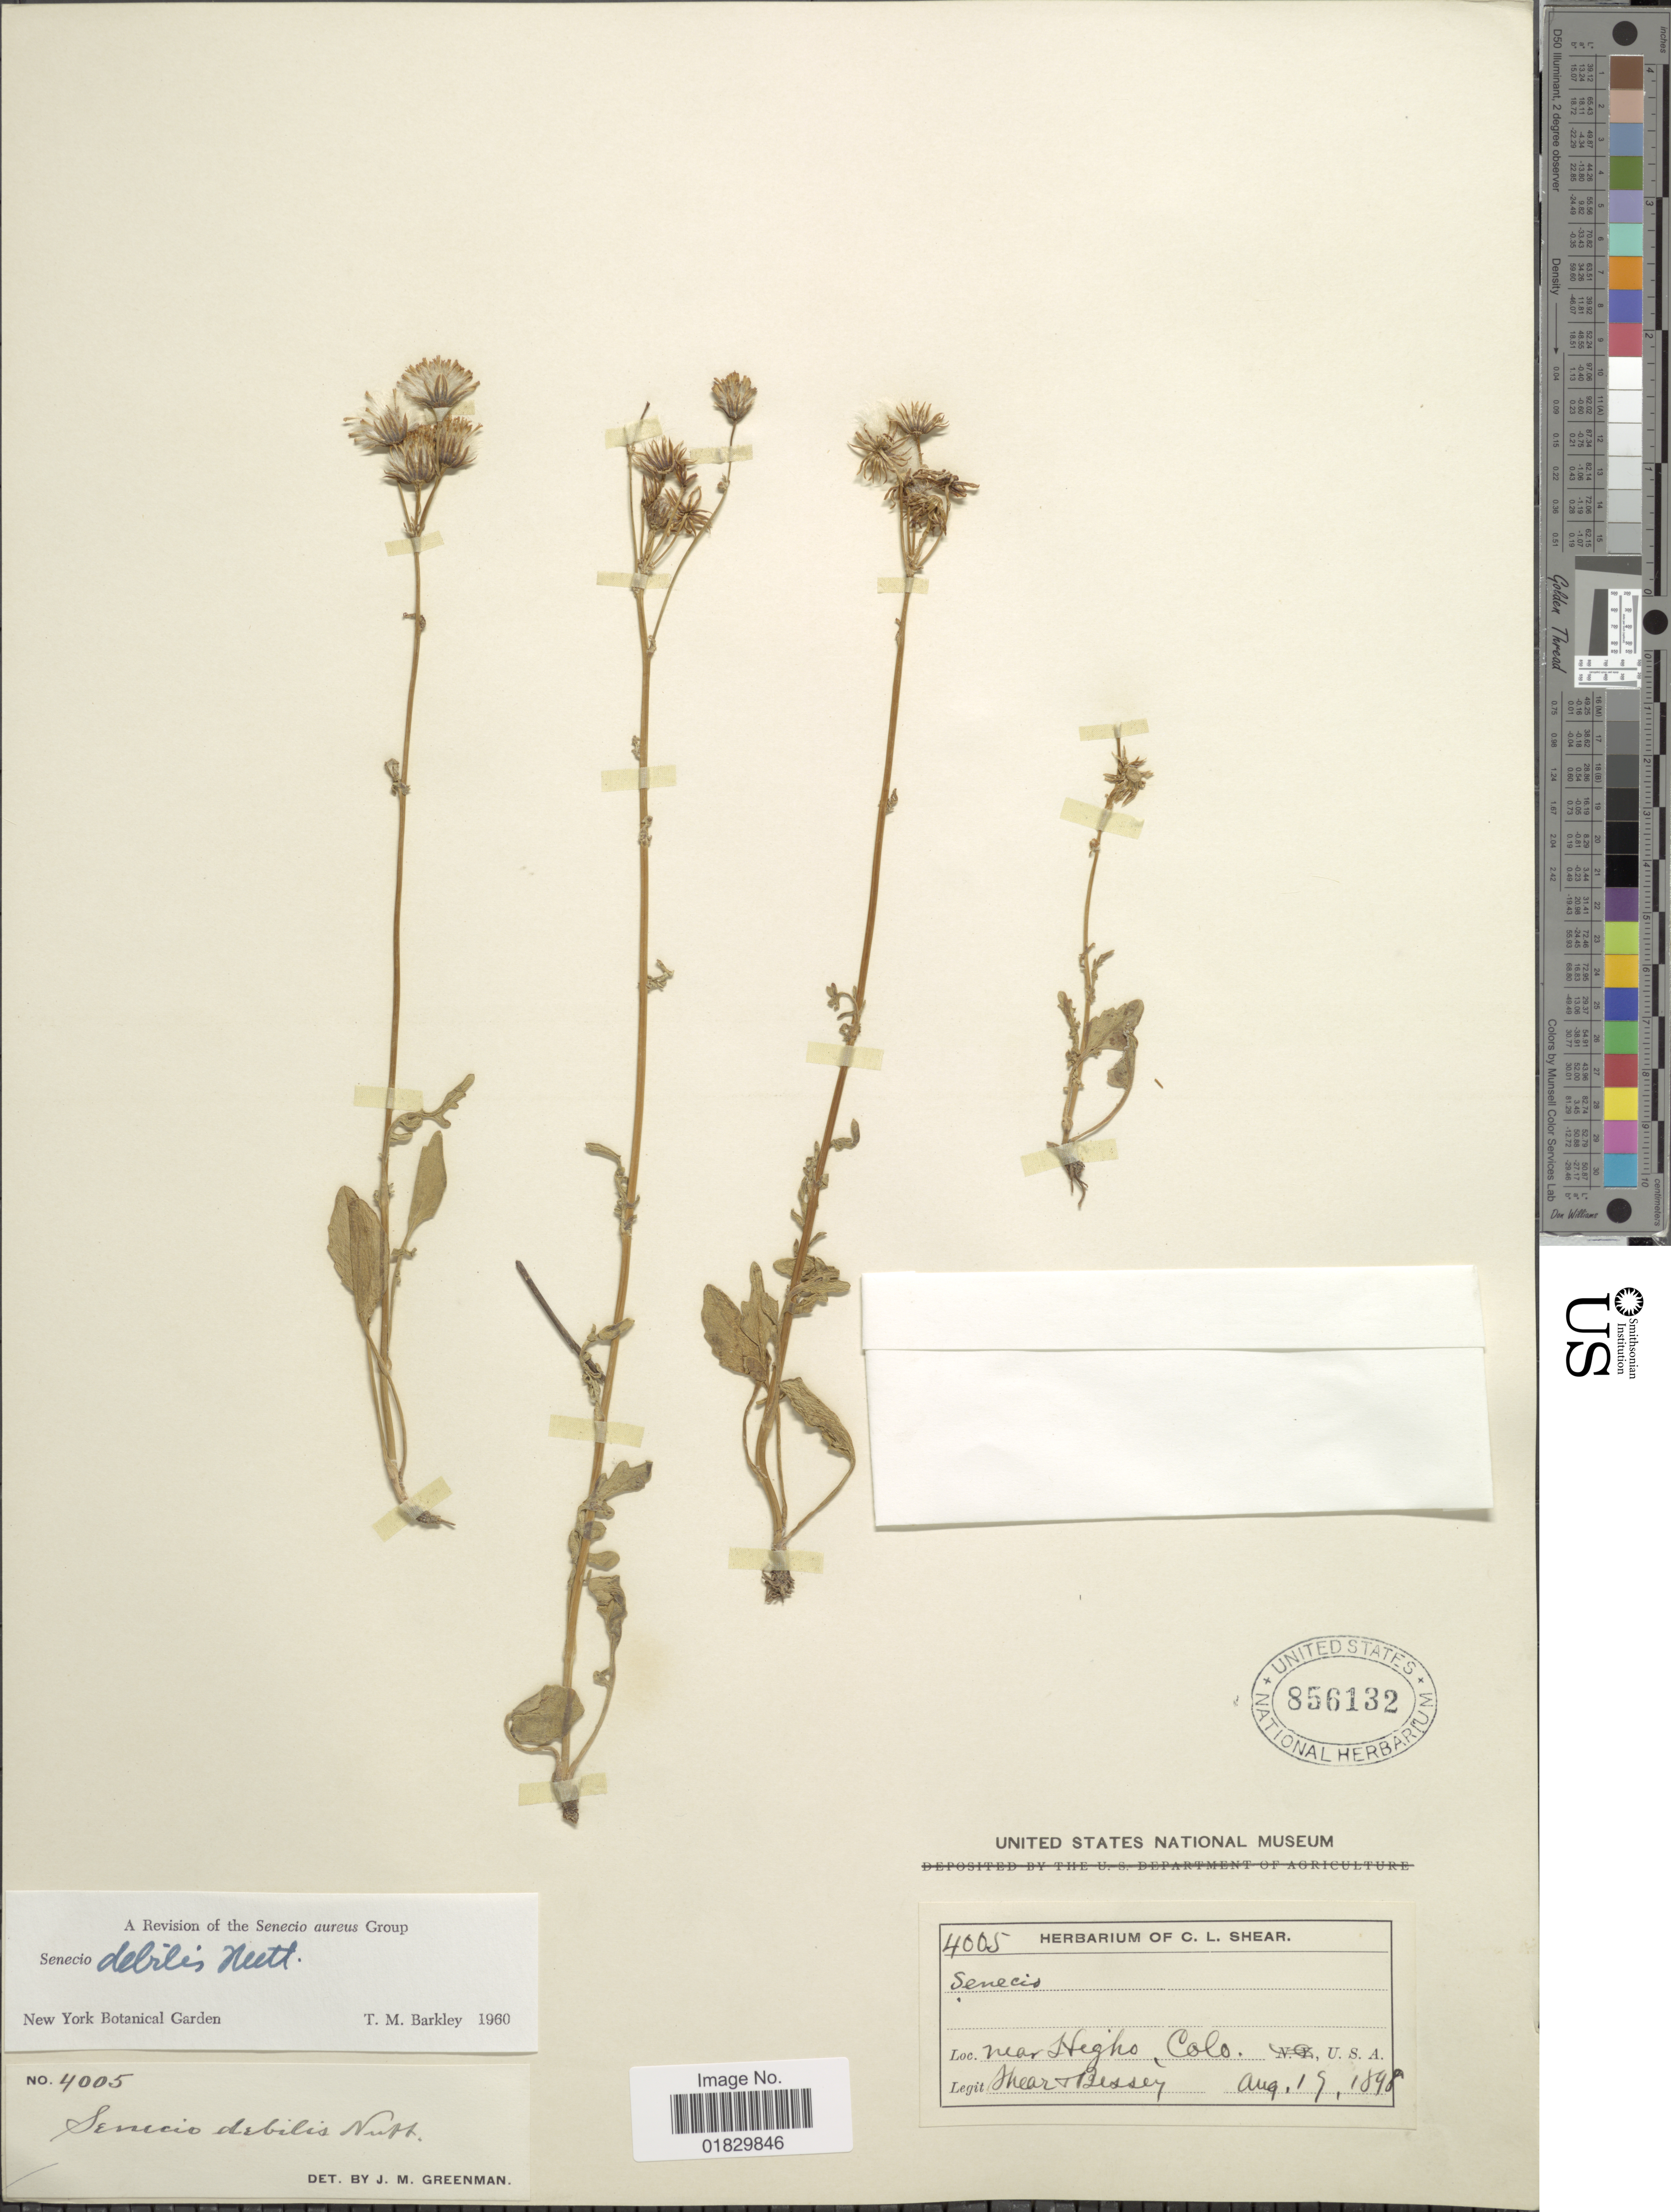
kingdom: Plantae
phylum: Tracheophyta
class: Magnoliopsida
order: Asterales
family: Asteraceae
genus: Packera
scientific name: Packera debilis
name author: (Nutt.) W.A. Weber & Á. Löve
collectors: -- Shear & -. Bessey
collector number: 4005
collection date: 1898-08-19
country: United States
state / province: Colorado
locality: Near Hegho, Colo.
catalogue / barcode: US 856132